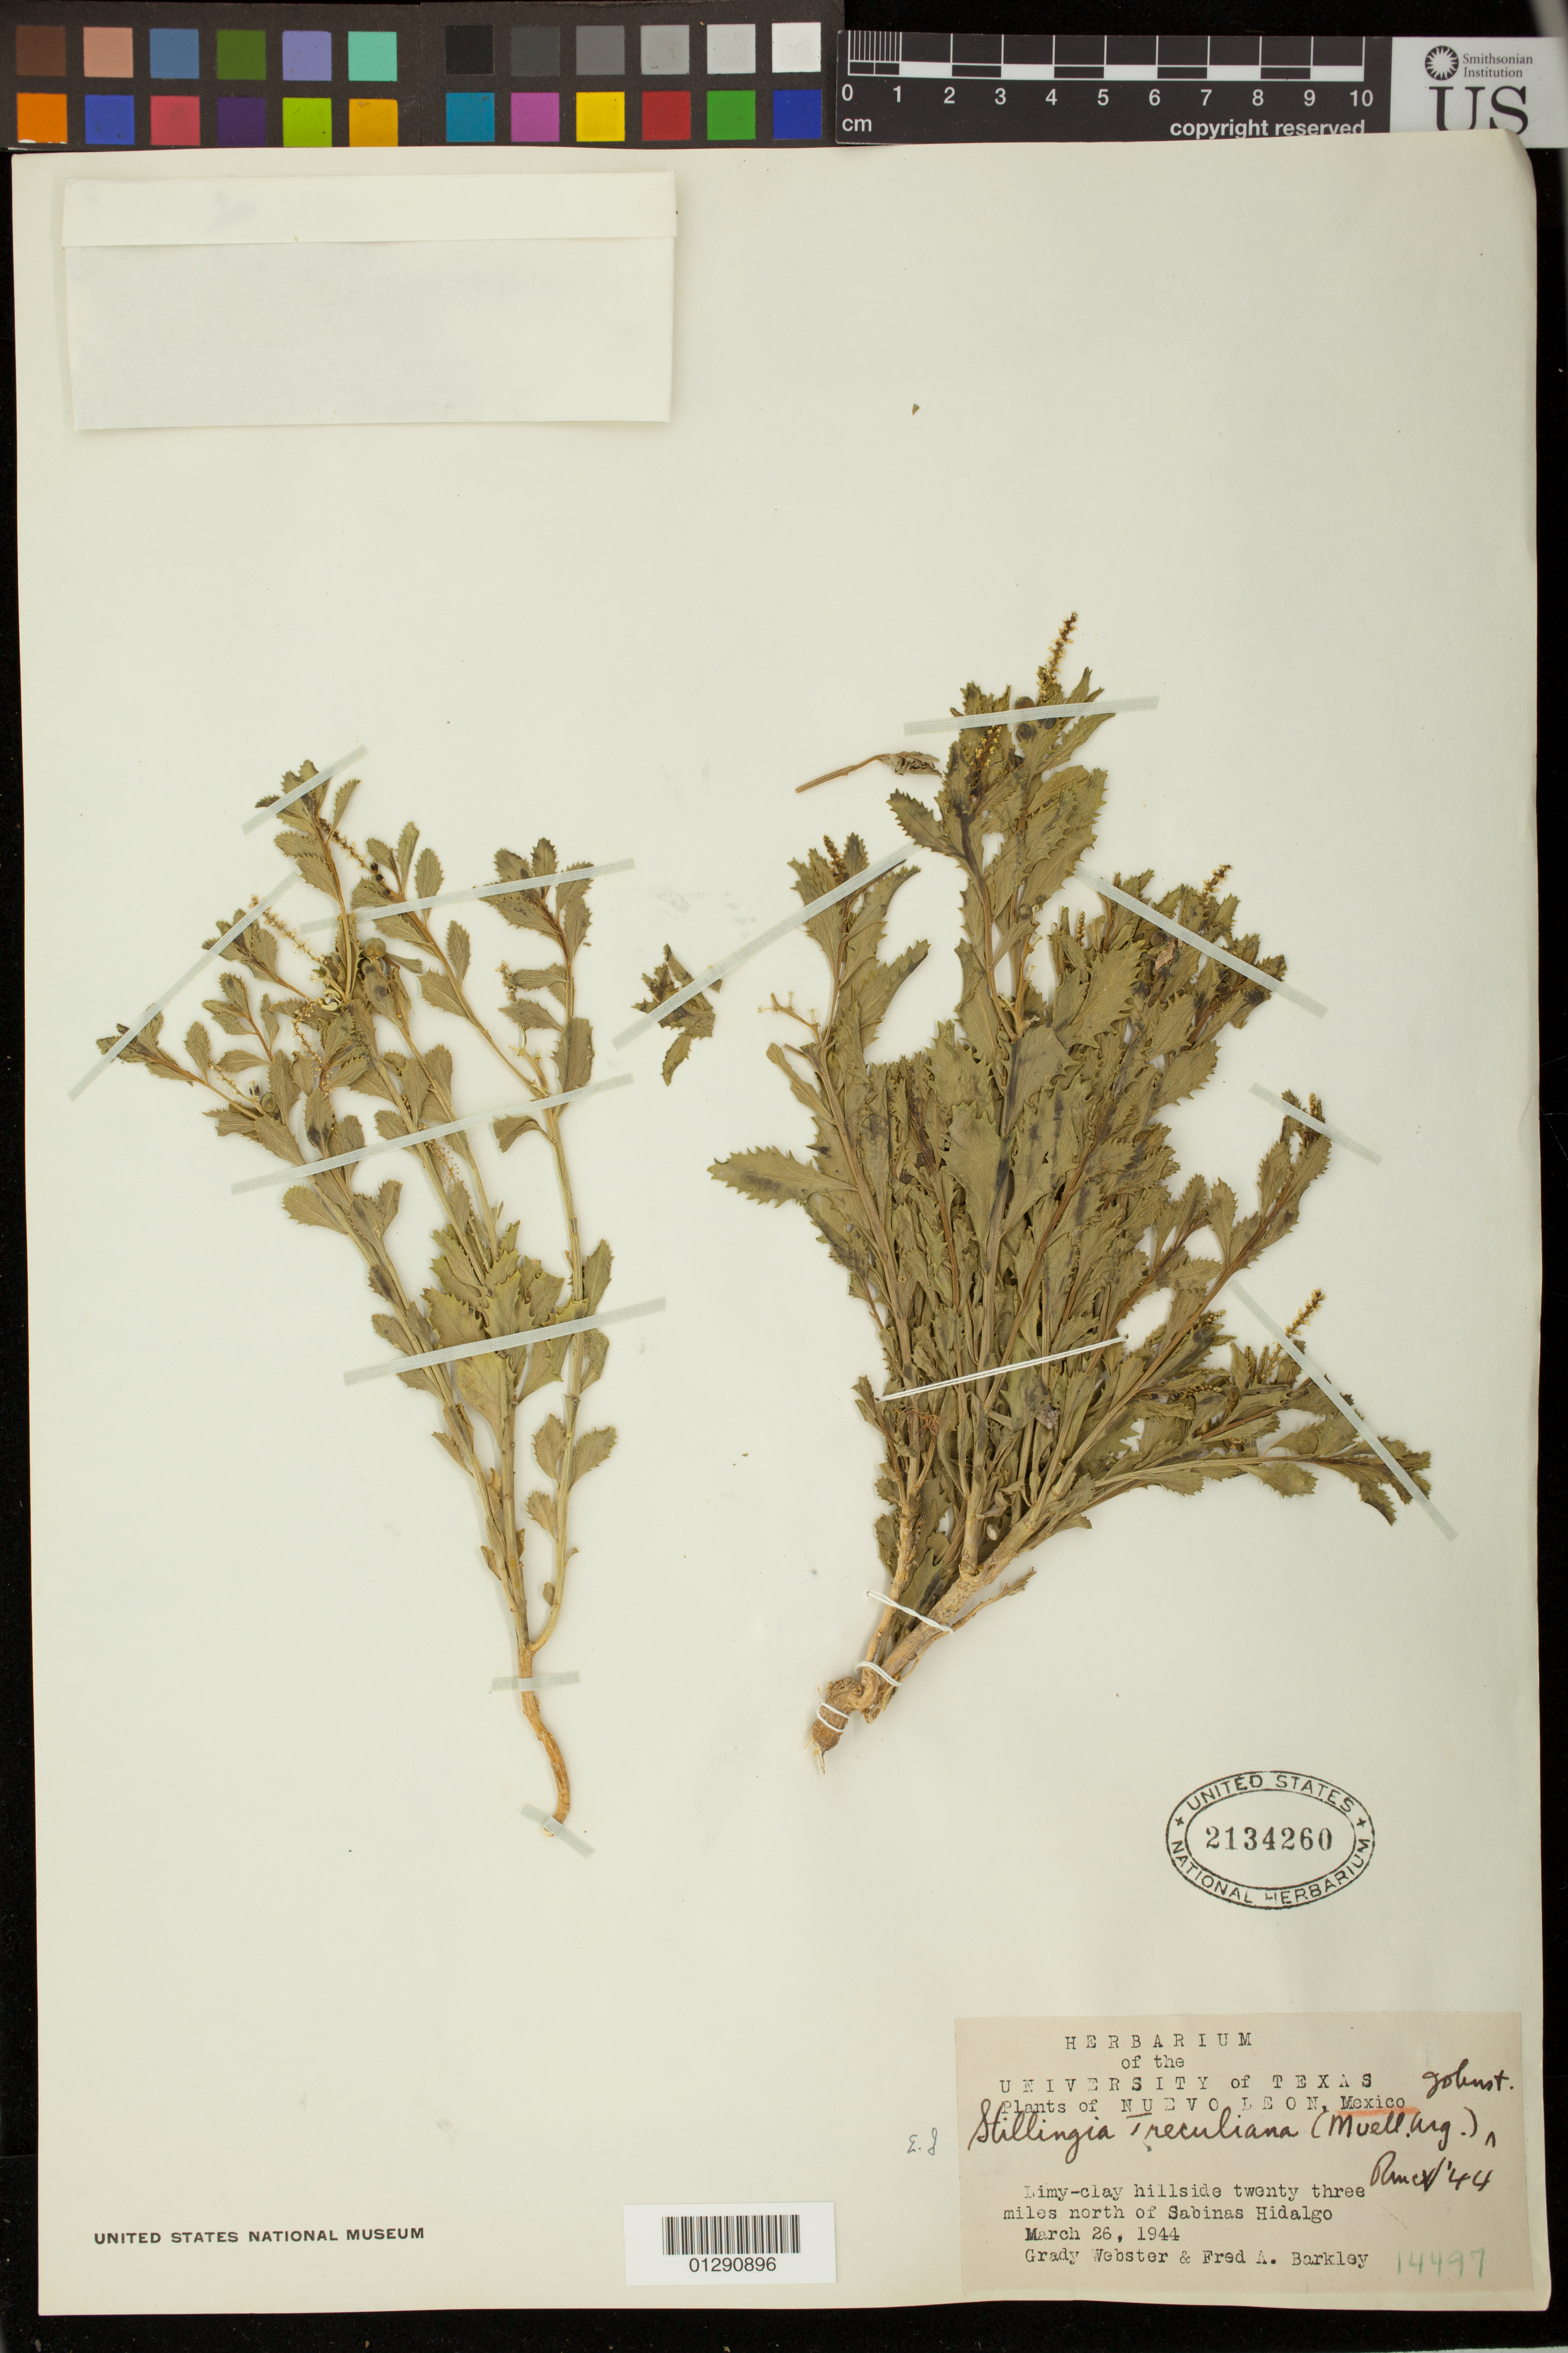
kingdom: Plantae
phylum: Tracheophyta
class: Magnoliopsida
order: Malpighiales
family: Euphorbiaceae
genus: Stillingia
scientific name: Stillingia treculiana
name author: (Müll. Arg.) I.M. Johnst.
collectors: G. L. Webster & F. A. Barkley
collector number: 14497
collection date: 1944-03-26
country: Mexico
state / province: Nuevo Leon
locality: Limy-clay hillside twenty three miles north of Sabinas Hidalgo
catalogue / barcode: US 2134260